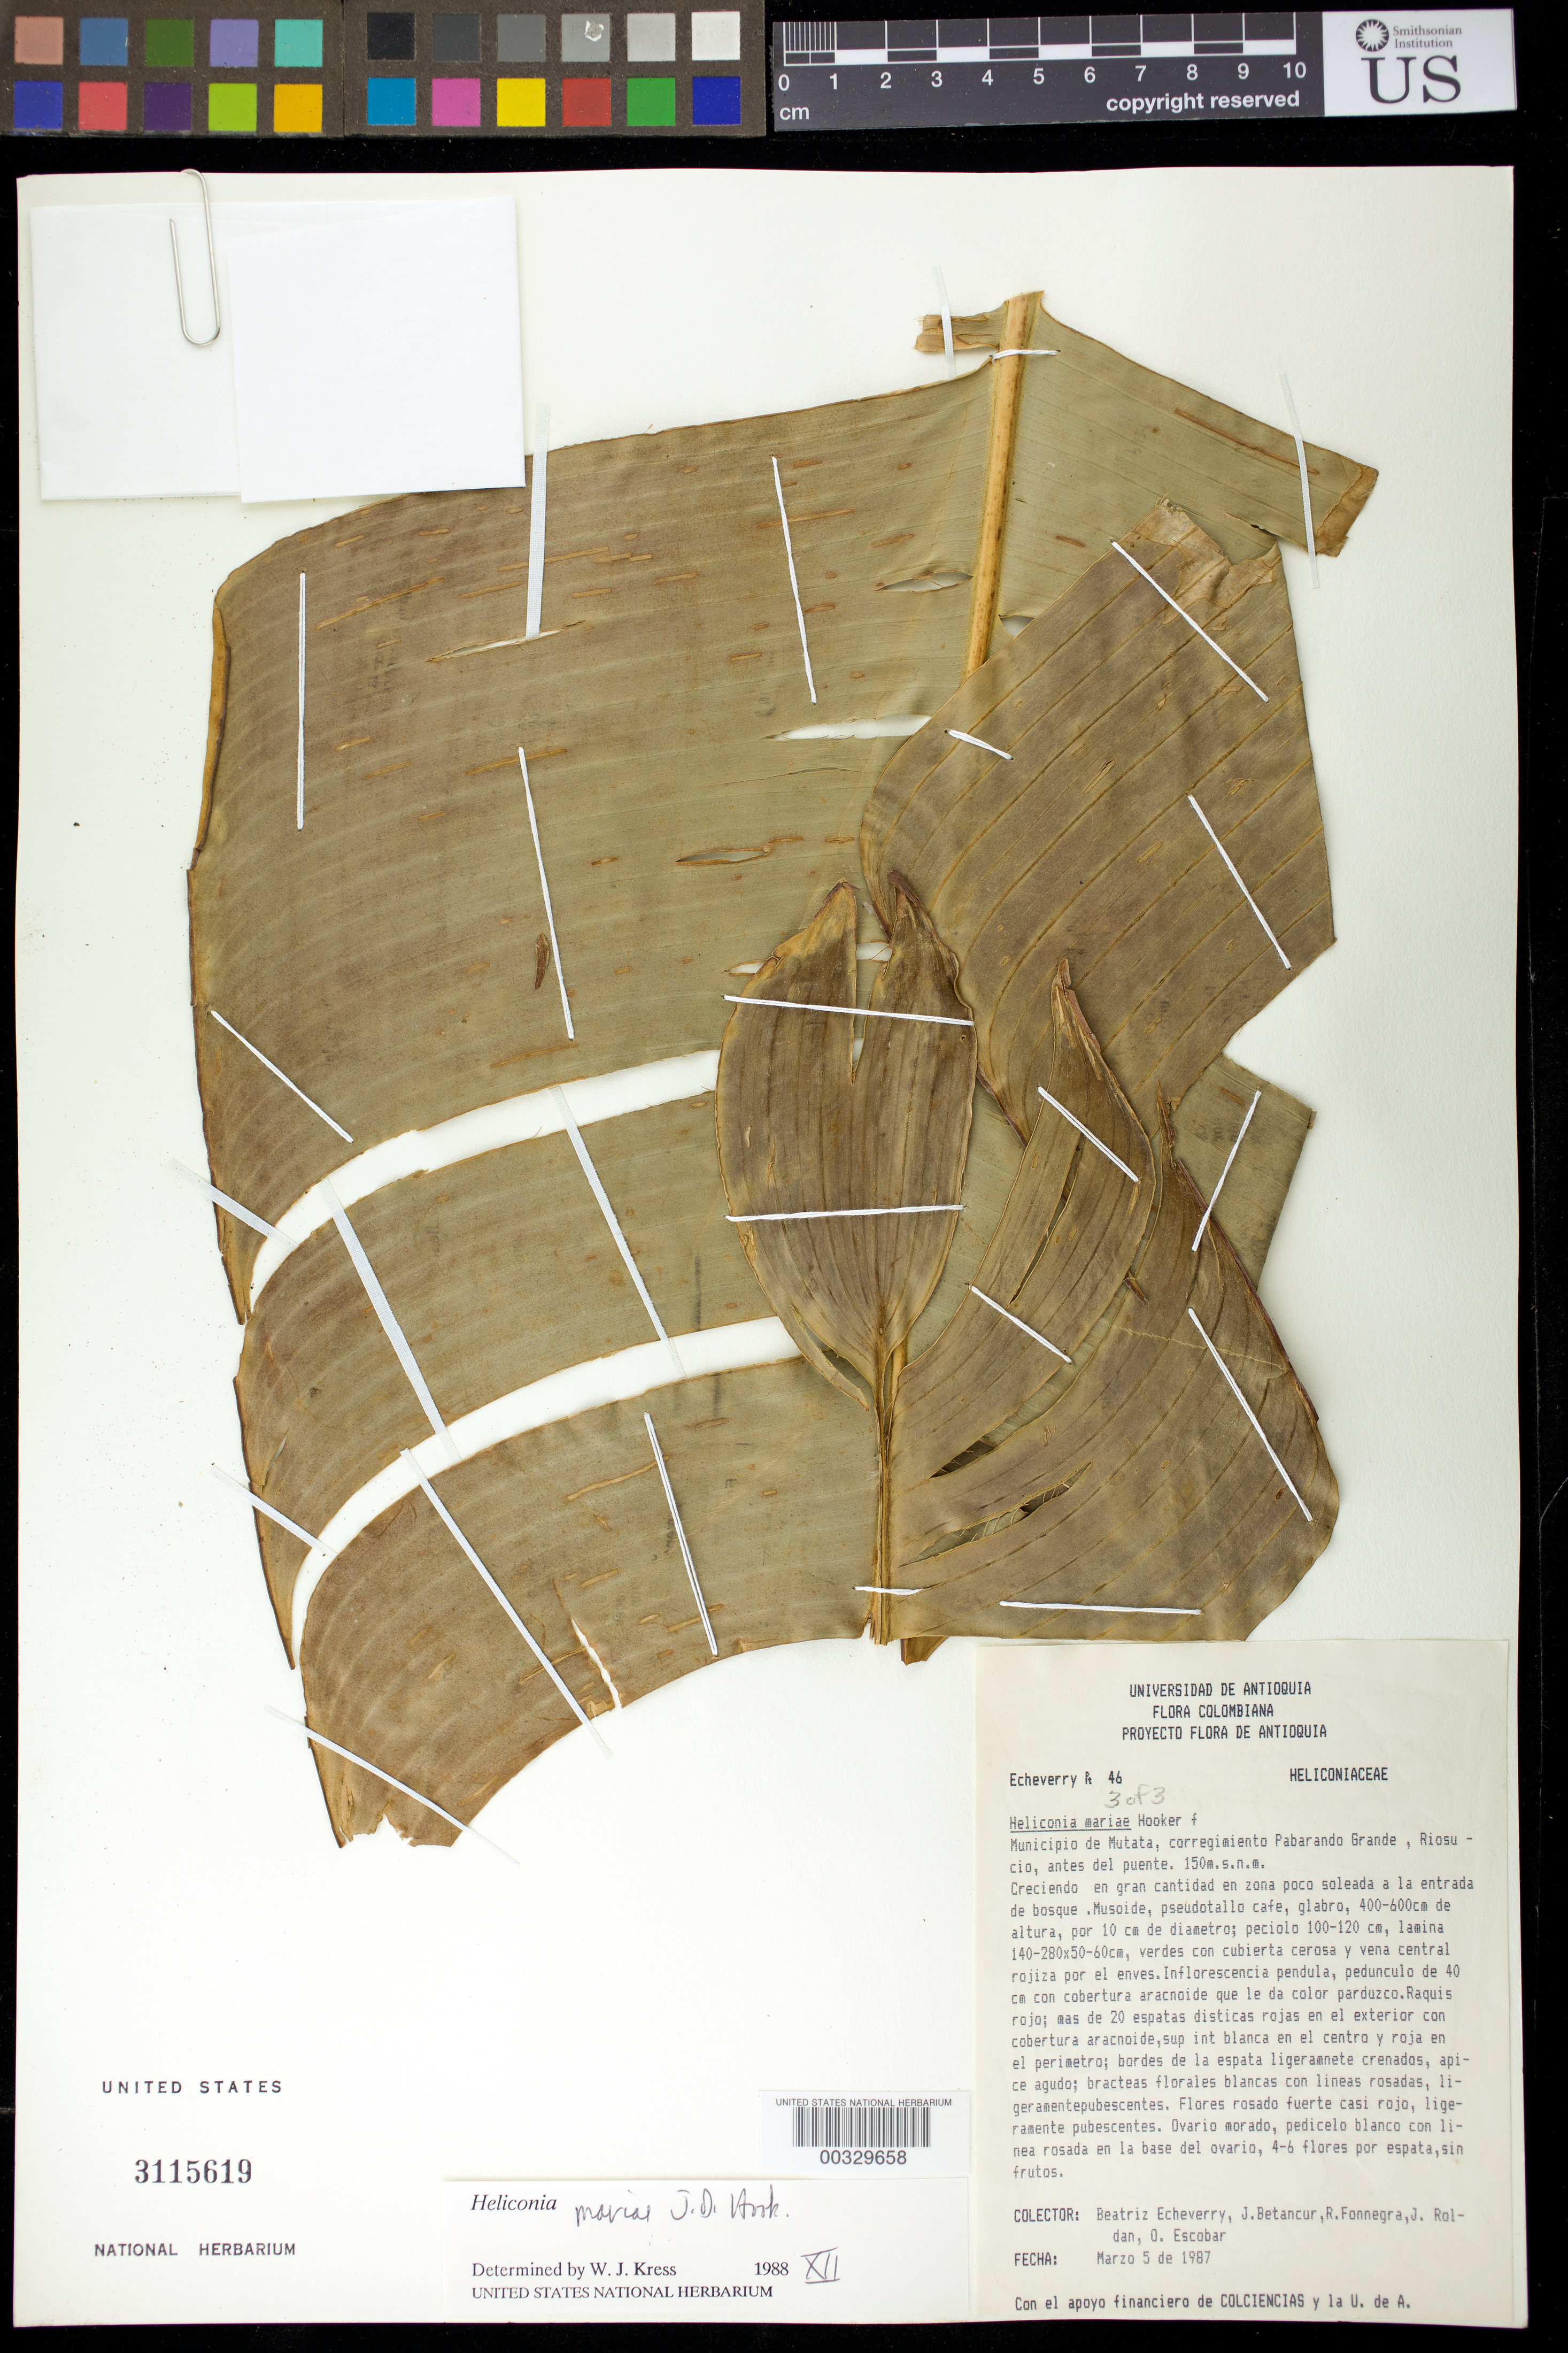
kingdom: Plantae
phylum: Tracheophyta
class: Liliopsida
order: Zingiberales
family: Heliconiaceae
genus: Heliconia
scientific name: Heliconia mariae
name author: Hook. f.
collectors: B. Echeverry, J. C. Betancur, R. Fonnegra G., F. J. Roldán & O. D. Escobar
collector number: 46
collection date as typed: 05 Mar 1987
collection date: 1987-03-05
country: Colombia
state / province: Antioquia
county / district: Mutatá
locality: Mun of Mutata, Corregimiento Pavarando Grande, Rio Sucio, before the bridge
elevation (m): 150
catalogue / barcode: US 3115619